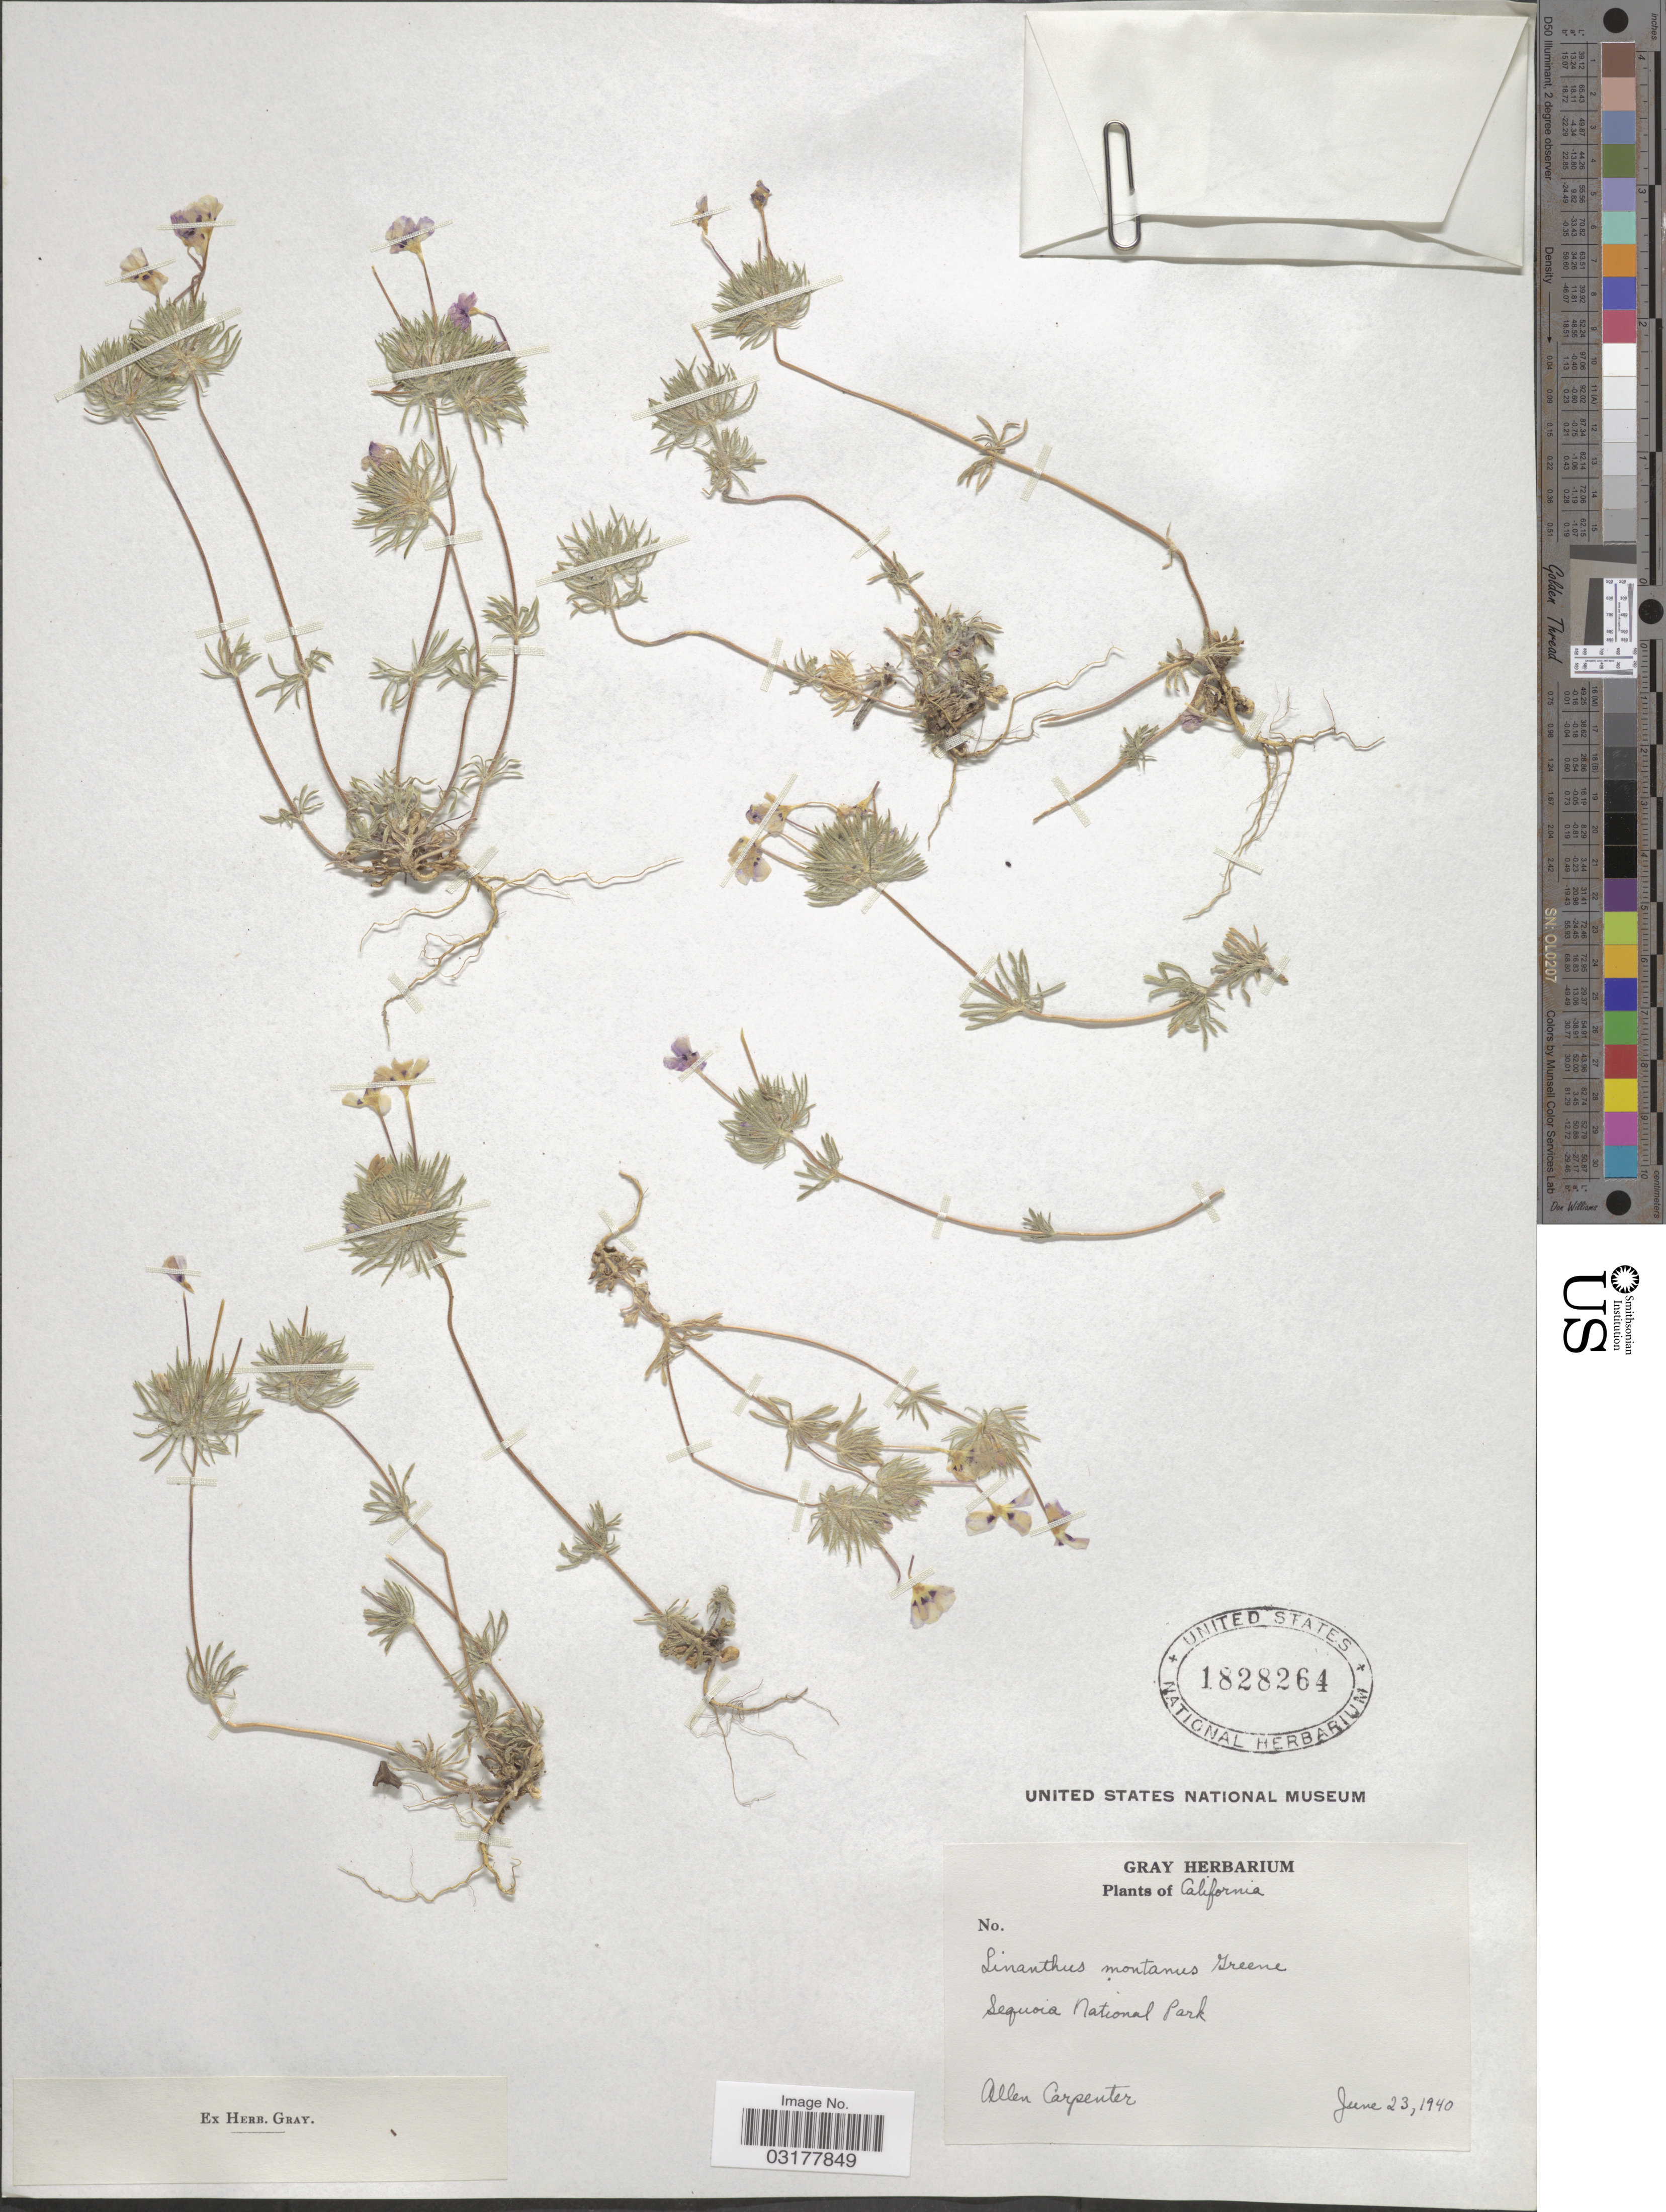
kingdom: Plantae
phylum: Tracheophyta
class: Magnoliopsida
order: Ericales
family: Polemoniaceae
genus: Leptosiphon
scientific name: Leptosiphon montanus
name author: (Greene) J.M. Porter & L.A. Johnson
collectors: A. Carpenter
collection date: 1940-06-23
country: United States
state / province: California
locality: Sequoia National Park.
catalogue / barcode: US 1828264